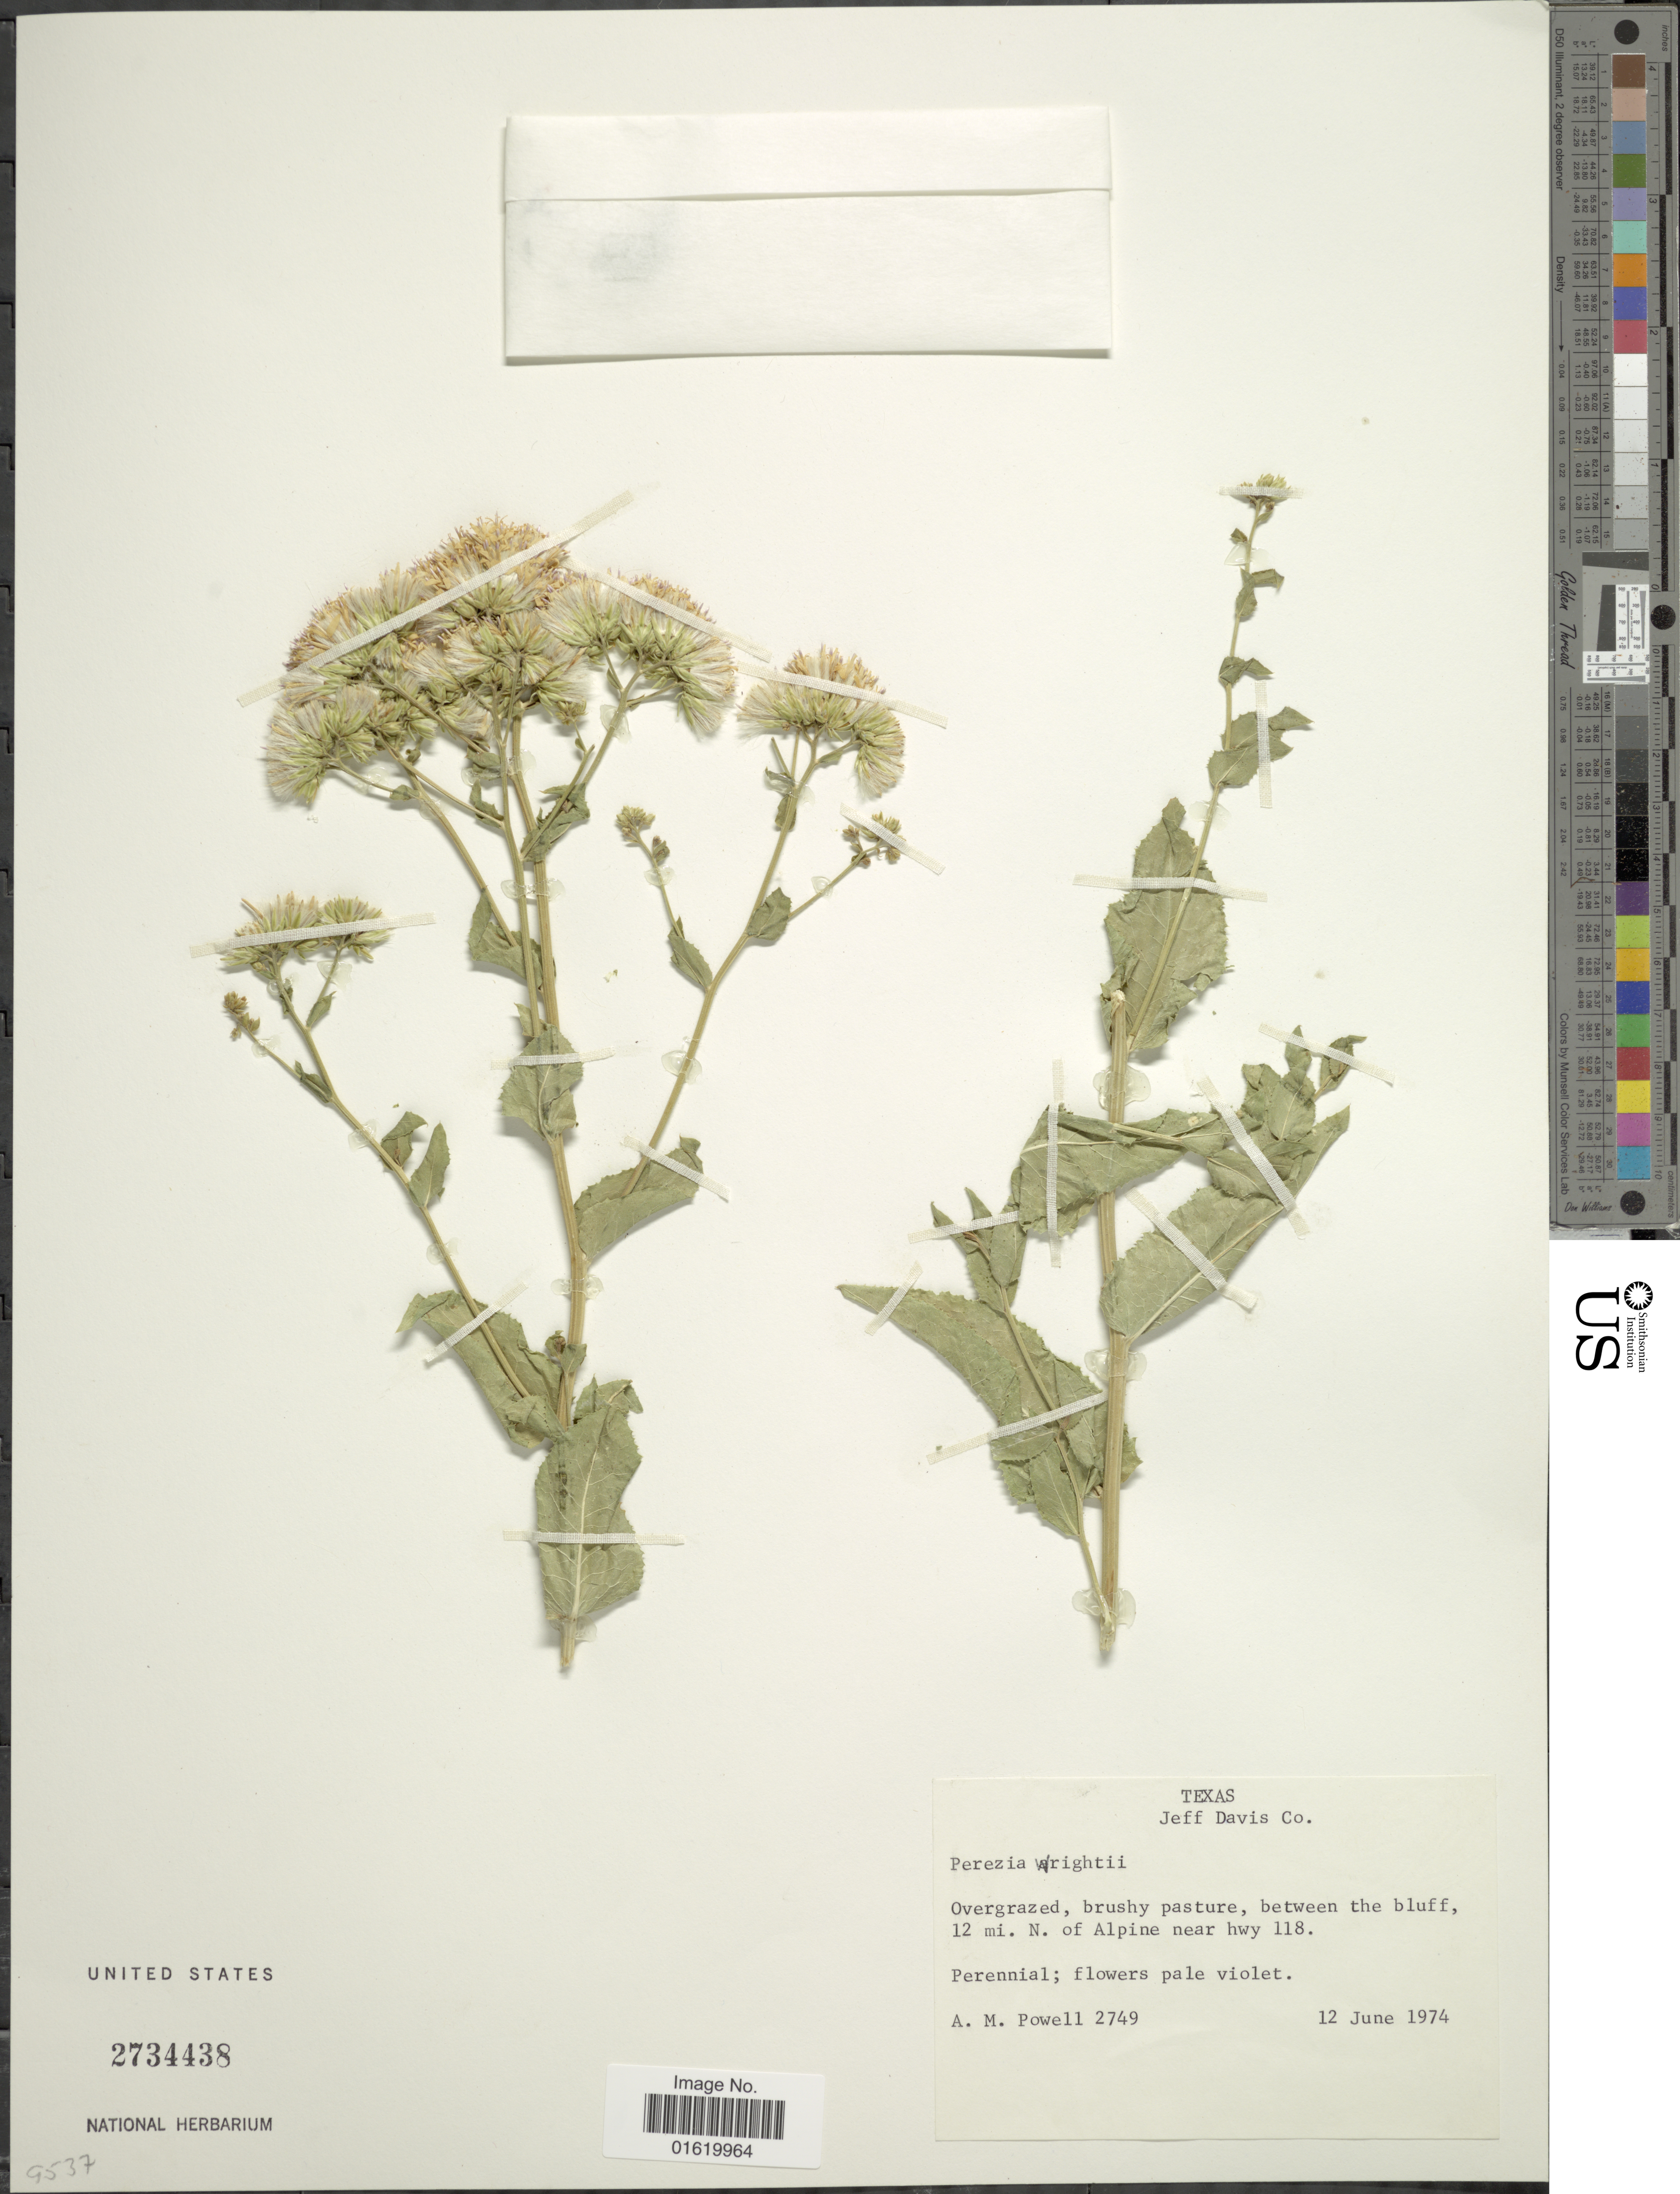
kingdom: Plantae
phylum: Tracheophyta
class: Magnoliopsida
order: Asterales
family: Asteraceae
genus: Acourtia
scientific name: Acourtia wrightii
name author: (A. Gray) Reveal & R.M. King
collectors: A. M. Powell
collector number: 2749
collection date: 1974-06-12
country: United States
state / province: Texas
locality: Jeff Davis Co. Overgrazed, brushy pasture, between the bluff, 12 mi. N. of Alpine near hwy 118.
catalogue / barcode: US 2734438